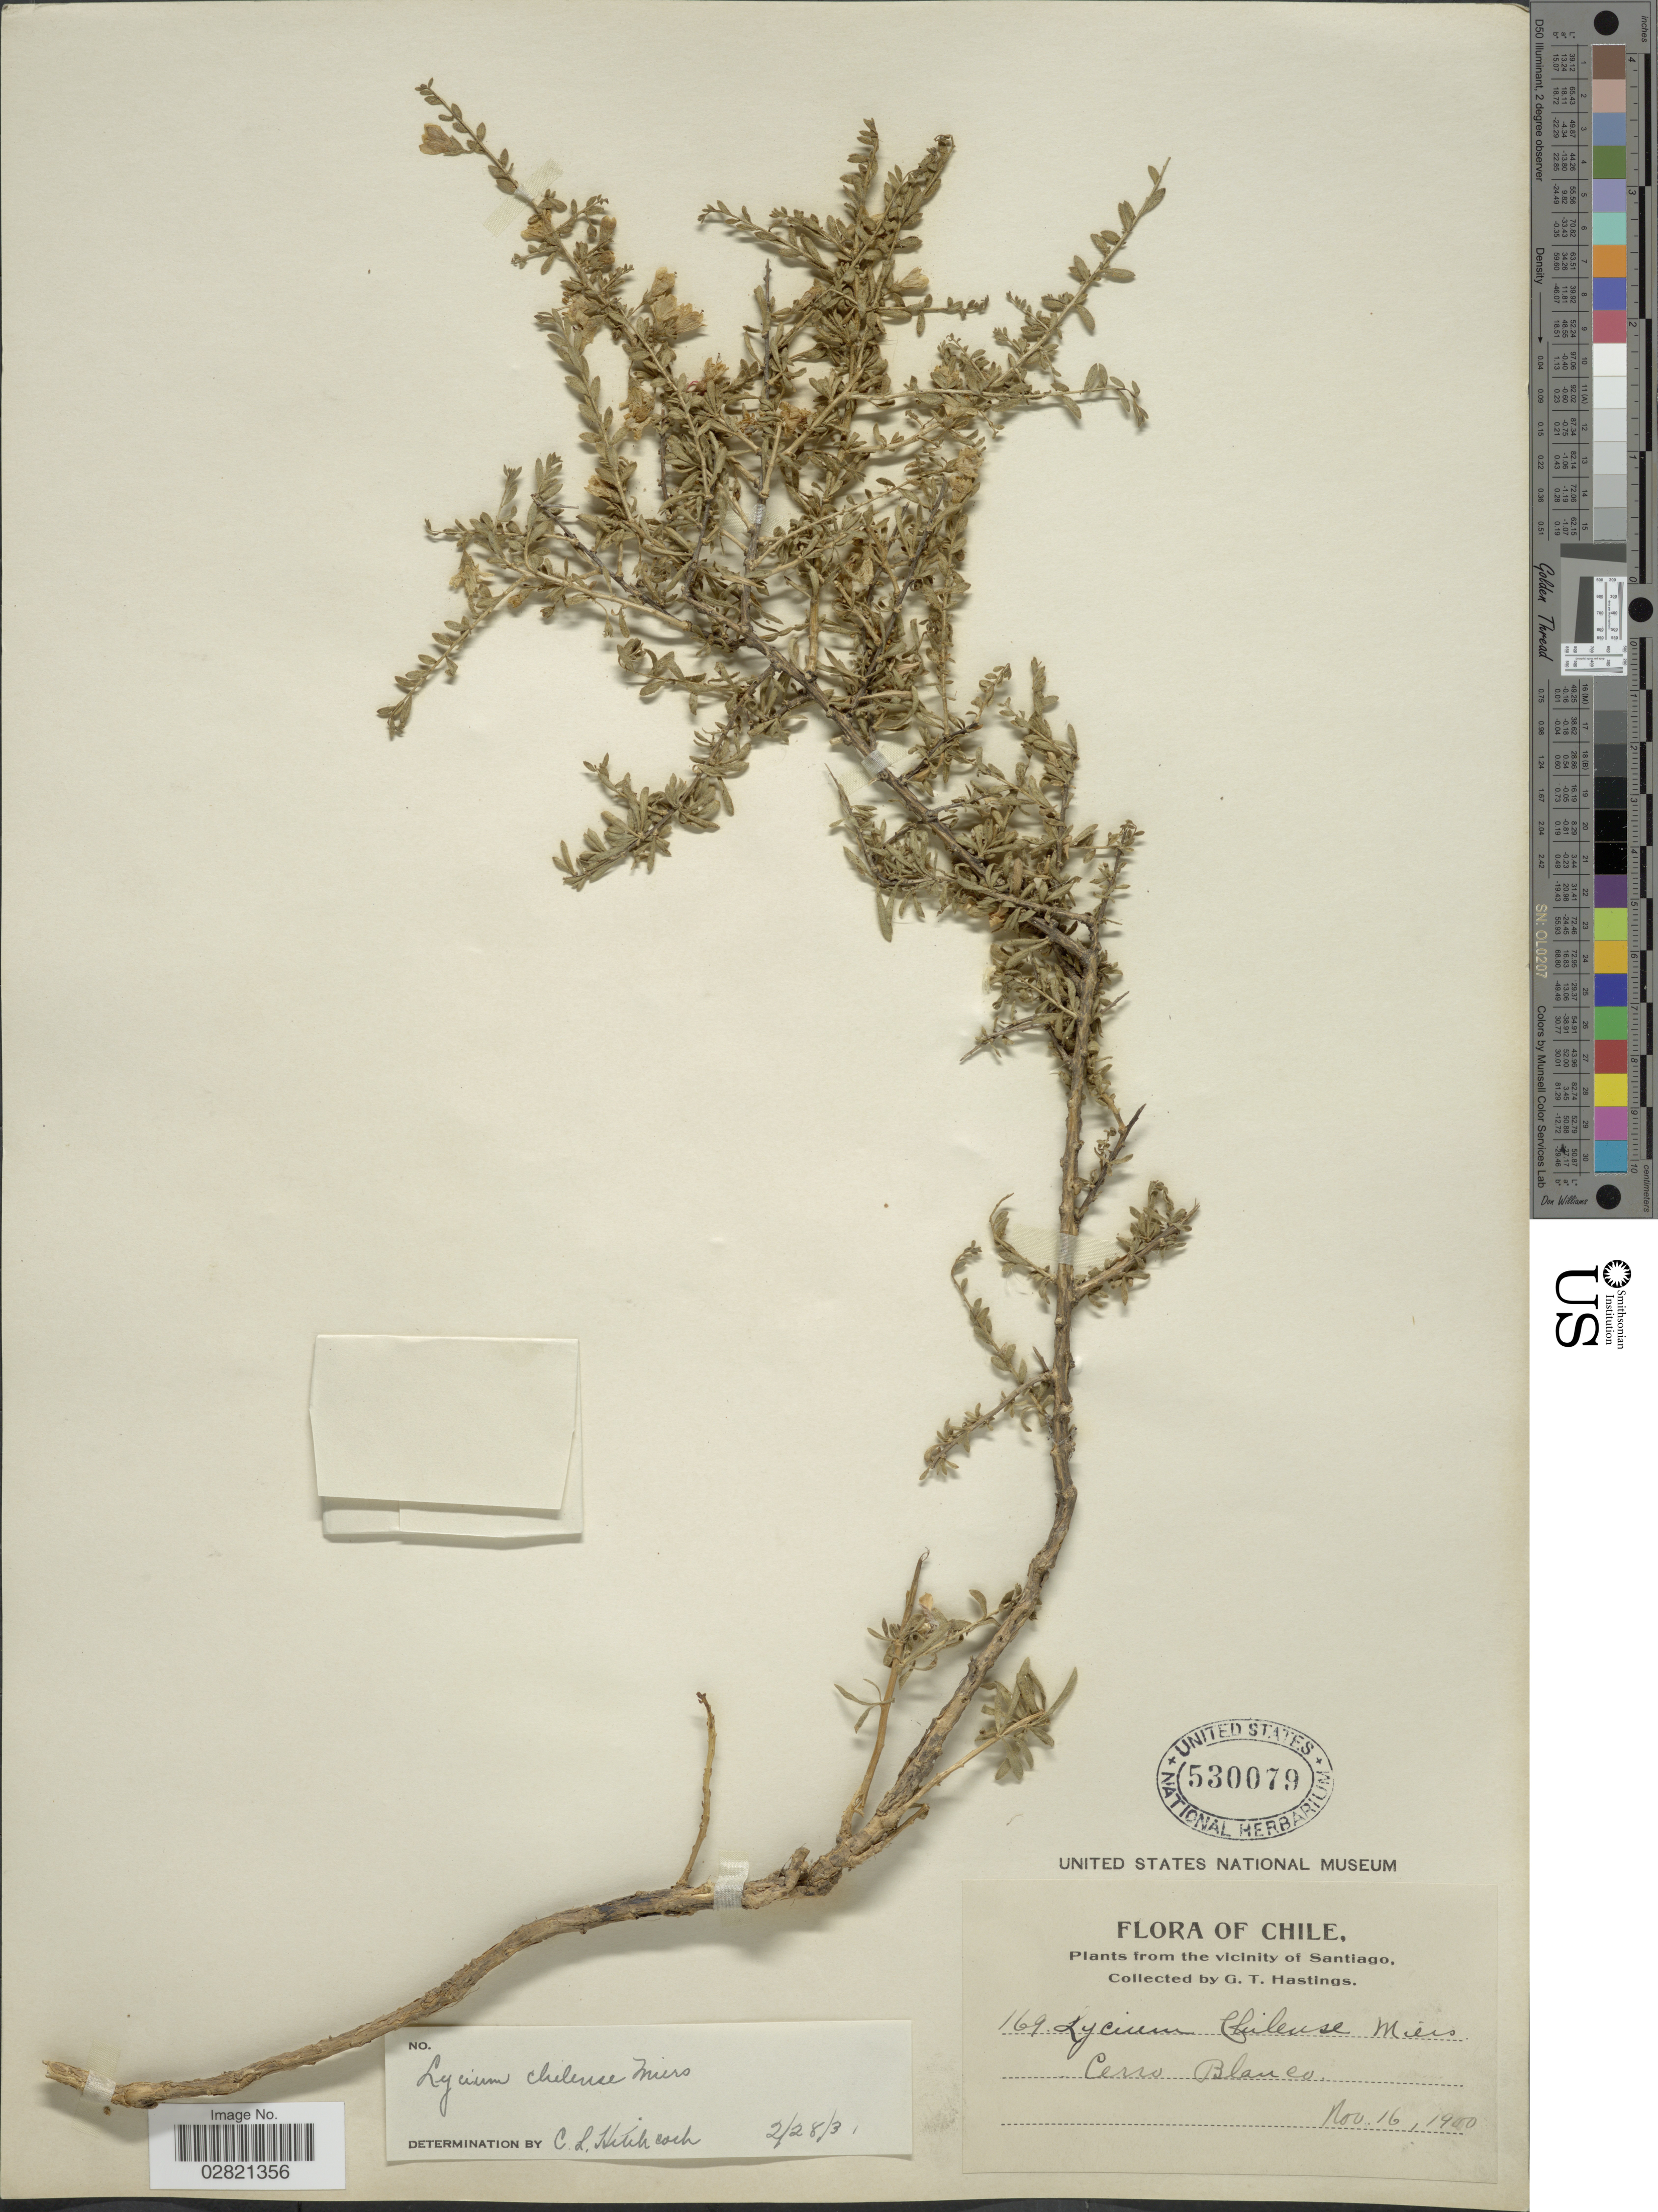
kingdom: Plantae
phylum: Tracheophyta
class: Magnoliopsida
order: Solanales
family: Solanaceae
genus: Lycium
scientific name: Lycium chilense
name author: Bertero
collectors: G. Hastings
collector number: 169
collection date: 1900-11-16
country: Chile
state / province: Región Metropolitana (RM)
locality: Vicinity of Santiago, Cerro Blancas.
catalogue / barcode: US 530079